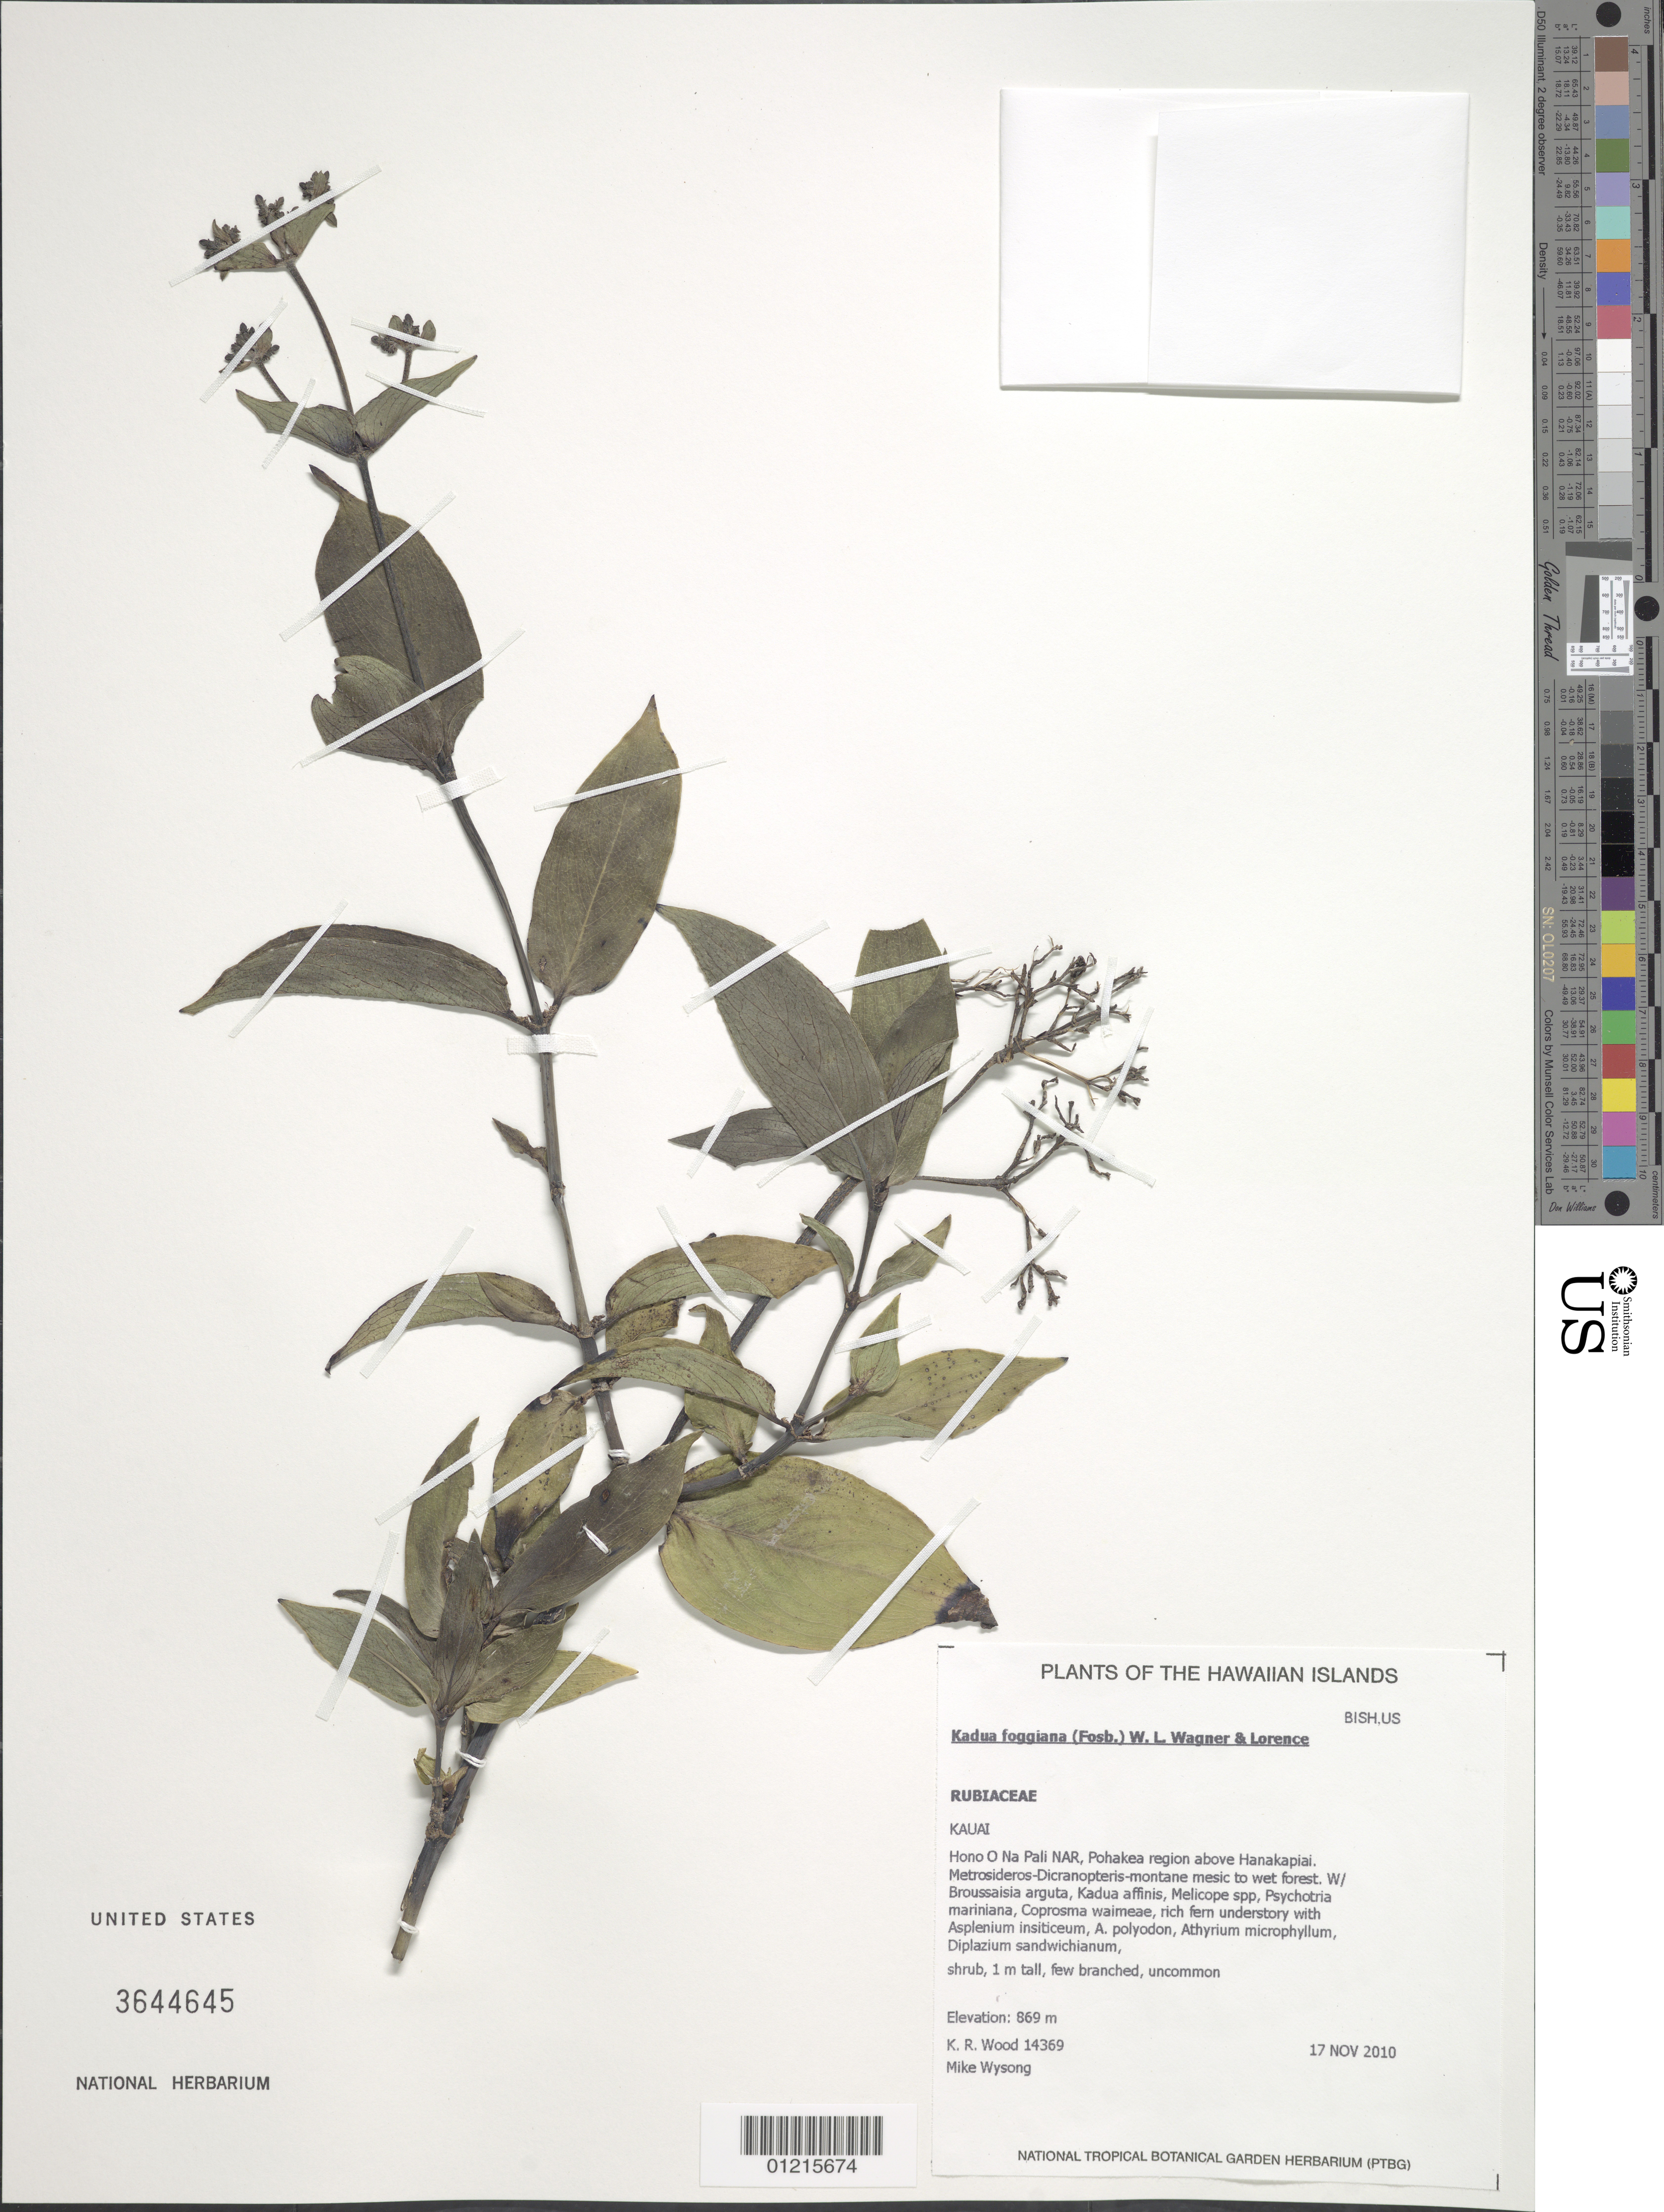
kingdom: Plantae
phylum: Tracheophyta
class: Magnoliopsida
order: Gentianales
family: Rubiaceae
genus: Kadua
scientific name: Kadua foggiana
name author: (Fosberg) W.L. Wagner & Lorence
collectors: K. R. Wood & M. Wysong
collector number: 14369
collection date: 2010-11-17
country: United States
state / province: Hawaii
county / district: Kaui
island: Kaua'i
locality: Hono O Na Pali NAR, Pohakea region above Hanakapiai.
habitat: Mesic to wet forest.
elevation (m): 869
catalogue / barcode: US 3644645